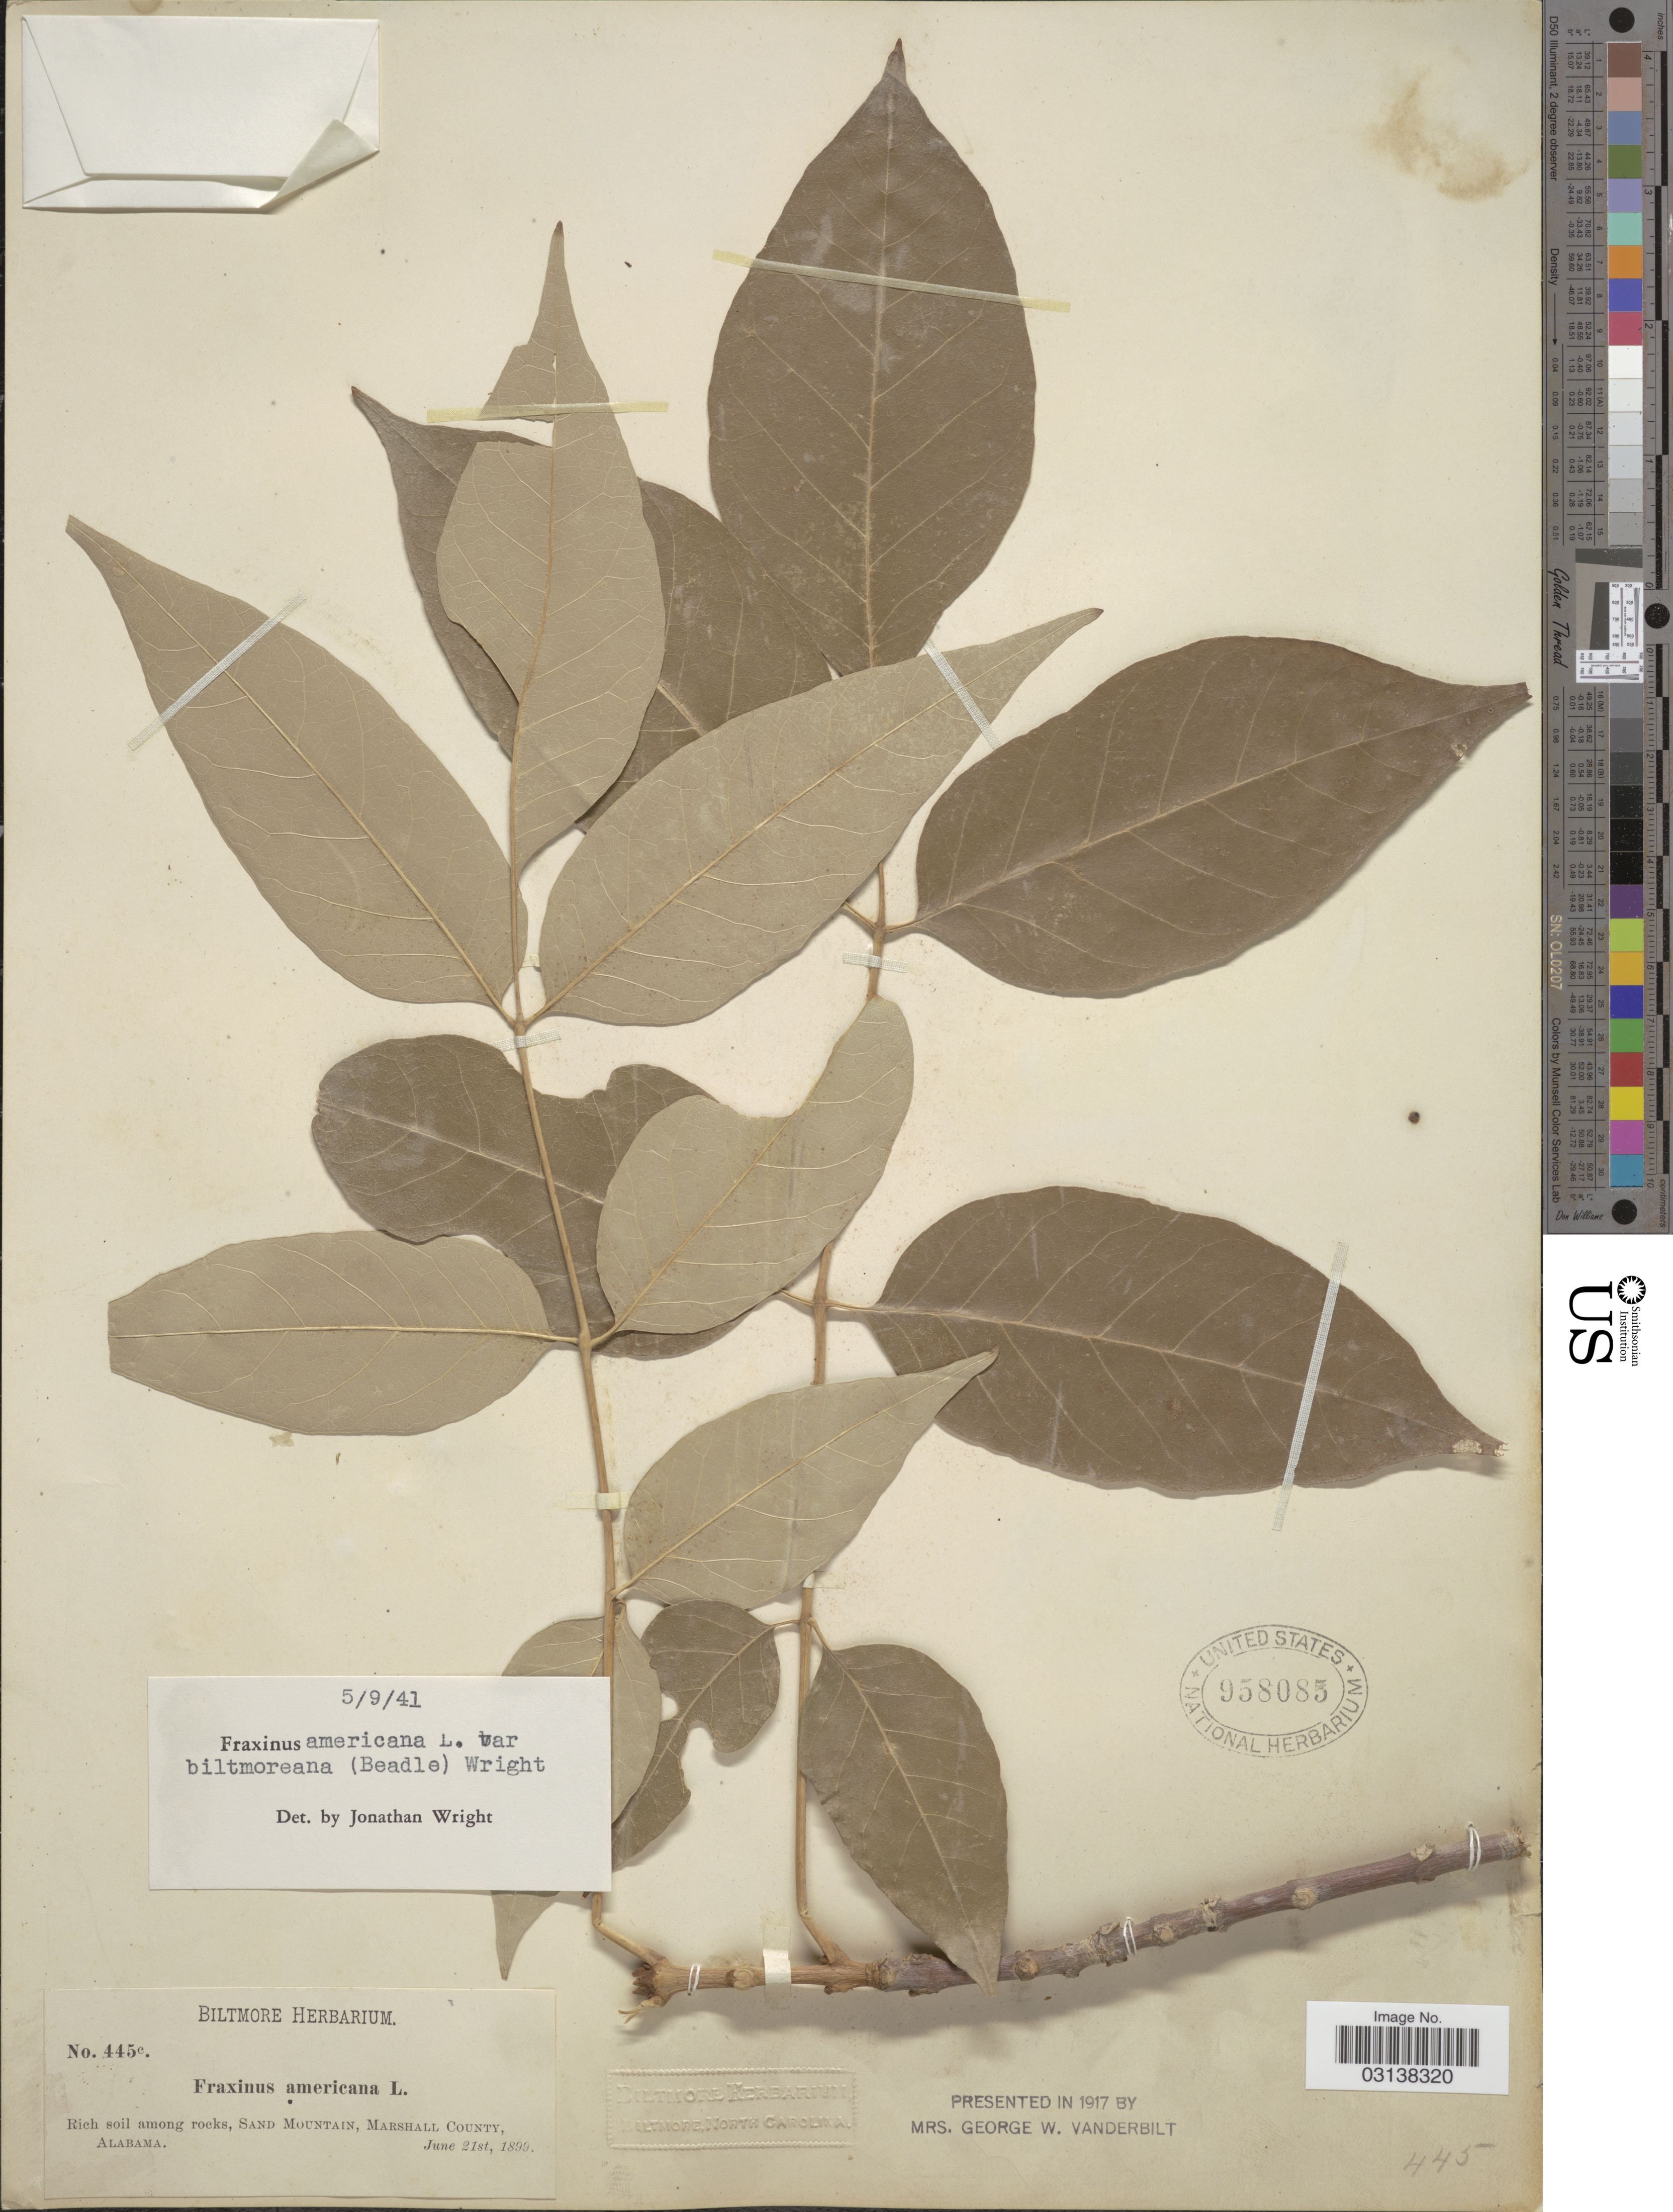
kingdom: Plantae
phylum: Tracheophyta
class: Magnoliopsida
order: Lamiales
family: Oleaceae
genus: Fraxinus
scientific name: Fraxinus americana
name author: L.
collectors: ex herb. Biltmore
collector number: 445c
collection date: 1899-06-21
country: United States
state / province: Alabama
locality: Rich soil among rocks, Sand Mountain, Marshall County.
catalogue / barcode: US 958085